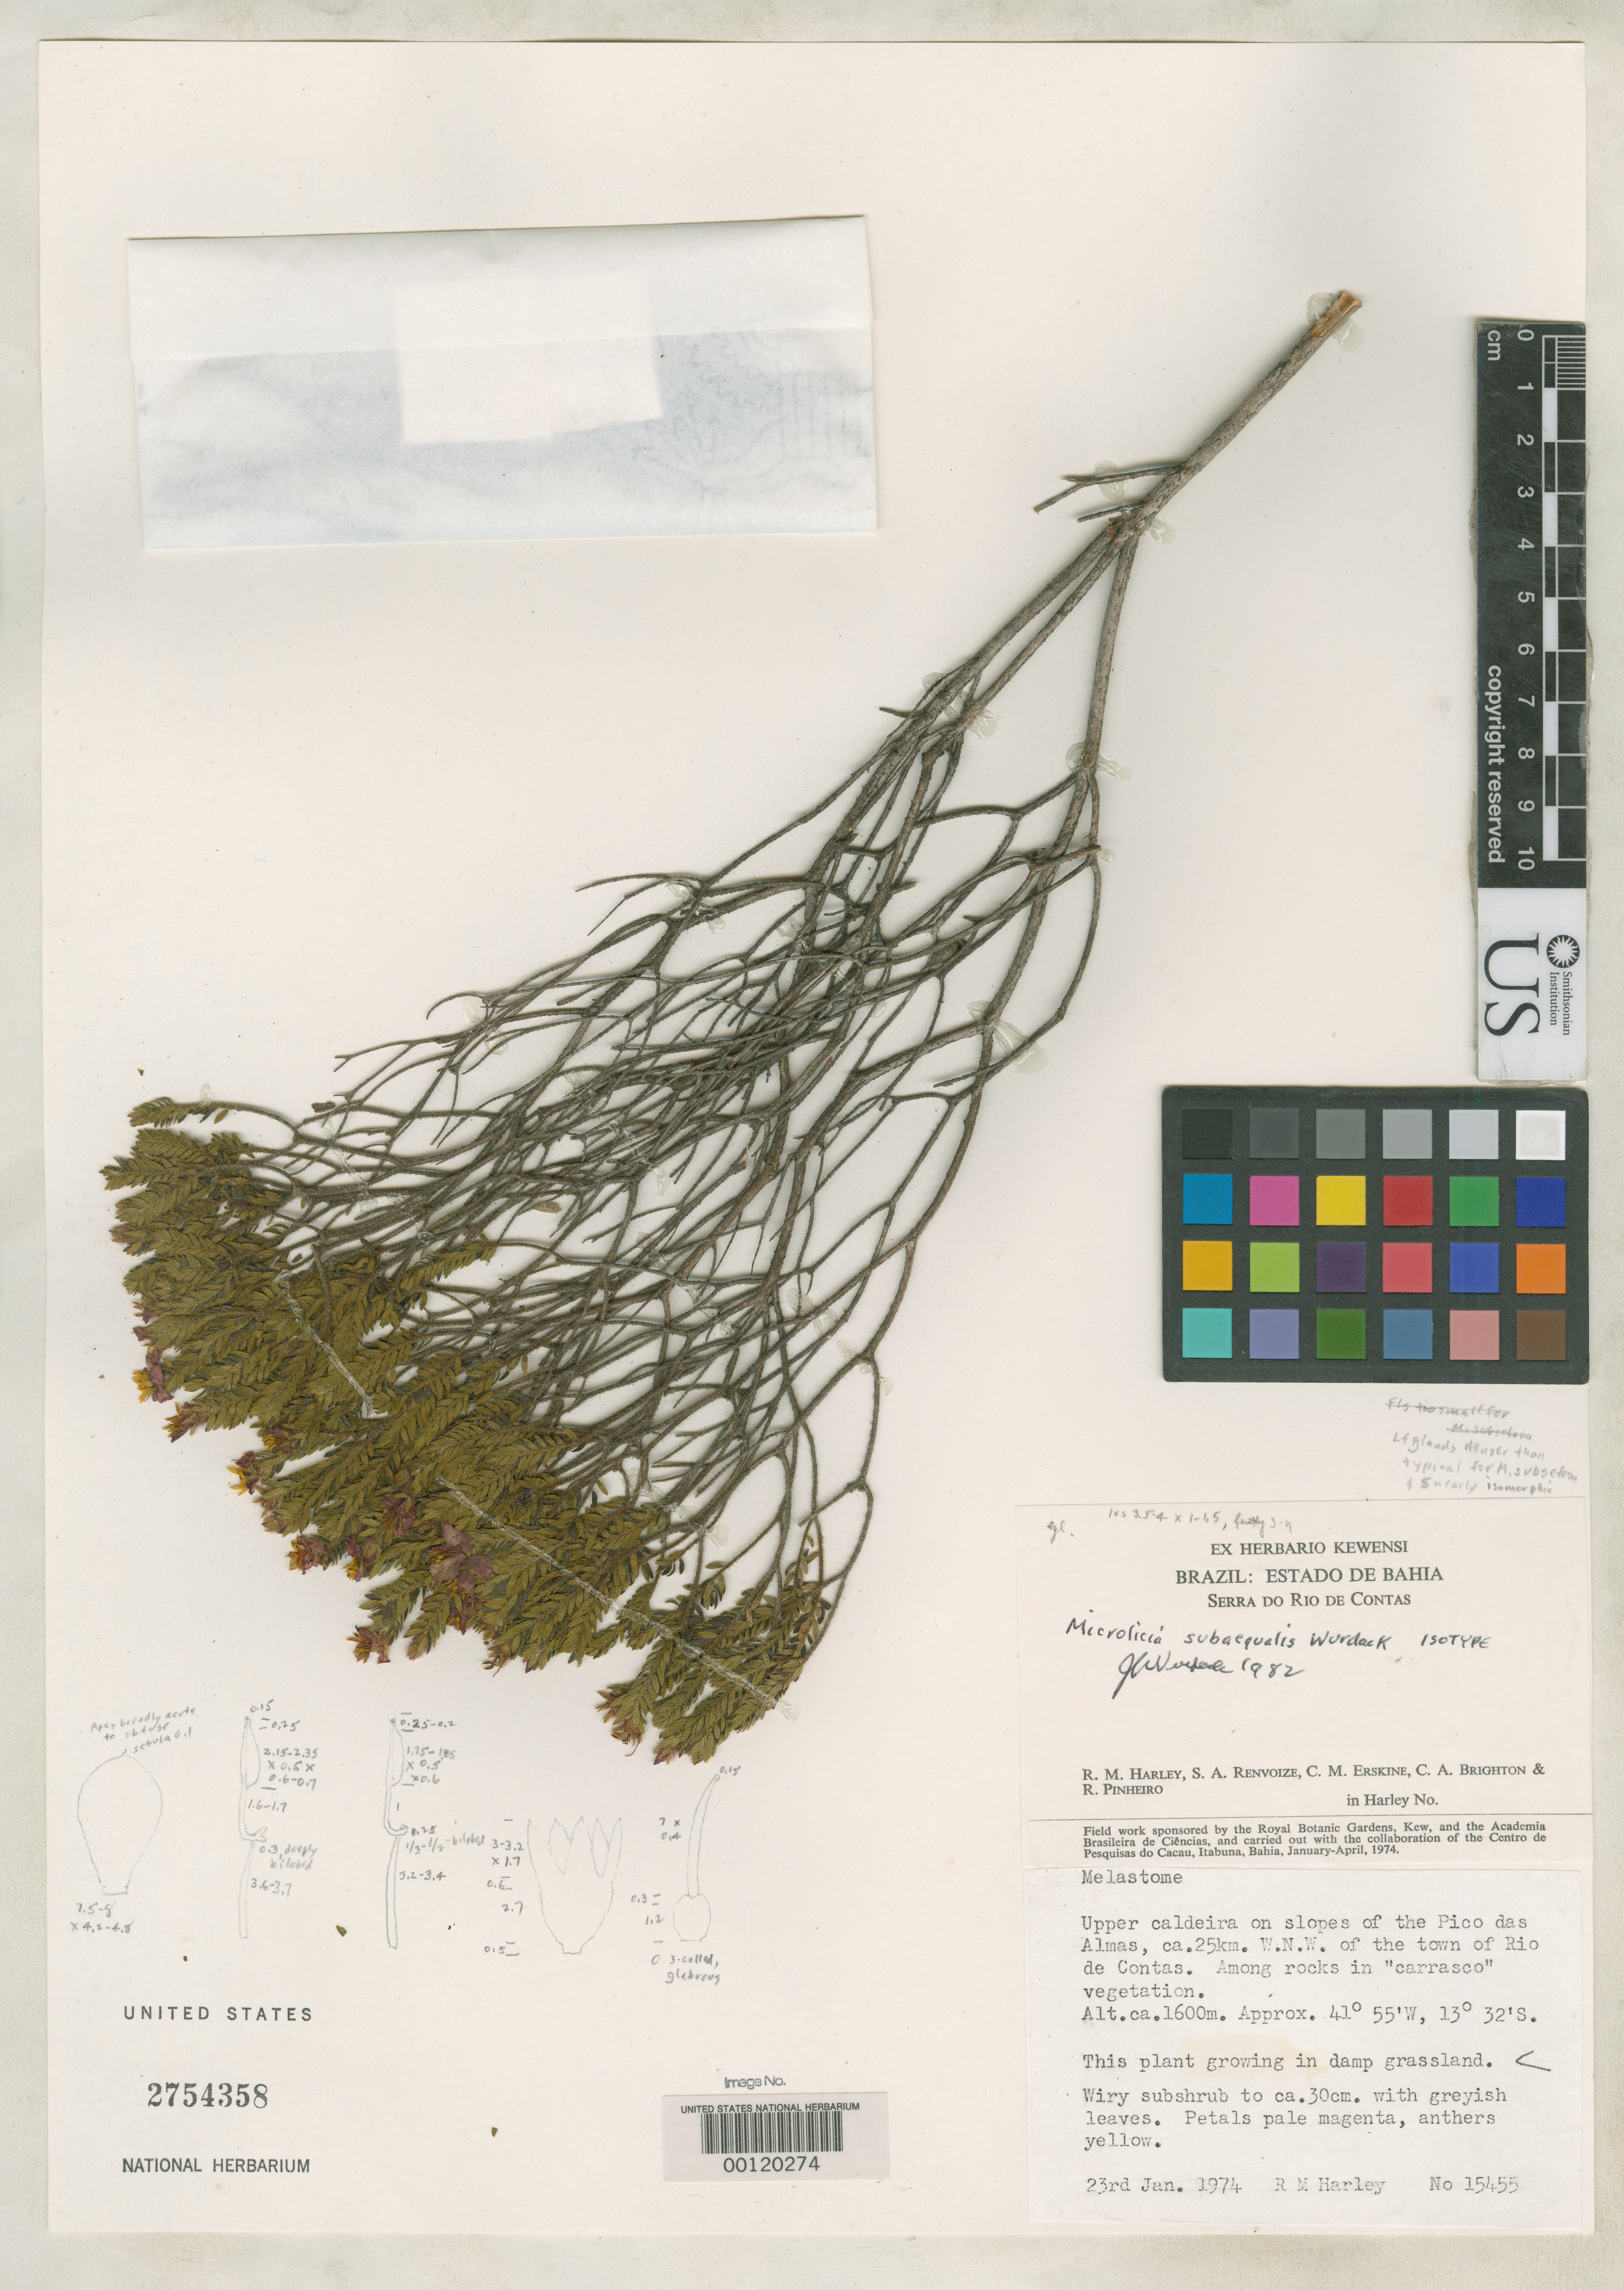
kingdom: Plantae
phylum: Tracheophyta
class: Magnoliopsida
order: Myrtales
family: Melastomataceae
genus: Microlicia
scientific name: Microlicia subaequalis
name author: Wurdack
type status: Isotype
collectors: R. M. Harley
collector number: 15455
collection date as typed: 23 Jan 1974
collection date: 1974-01-23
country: Brazil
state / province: Bahia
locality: Serra do Rio de Contas, Pico das Almas.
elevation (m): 1600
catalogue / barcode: US 2754358